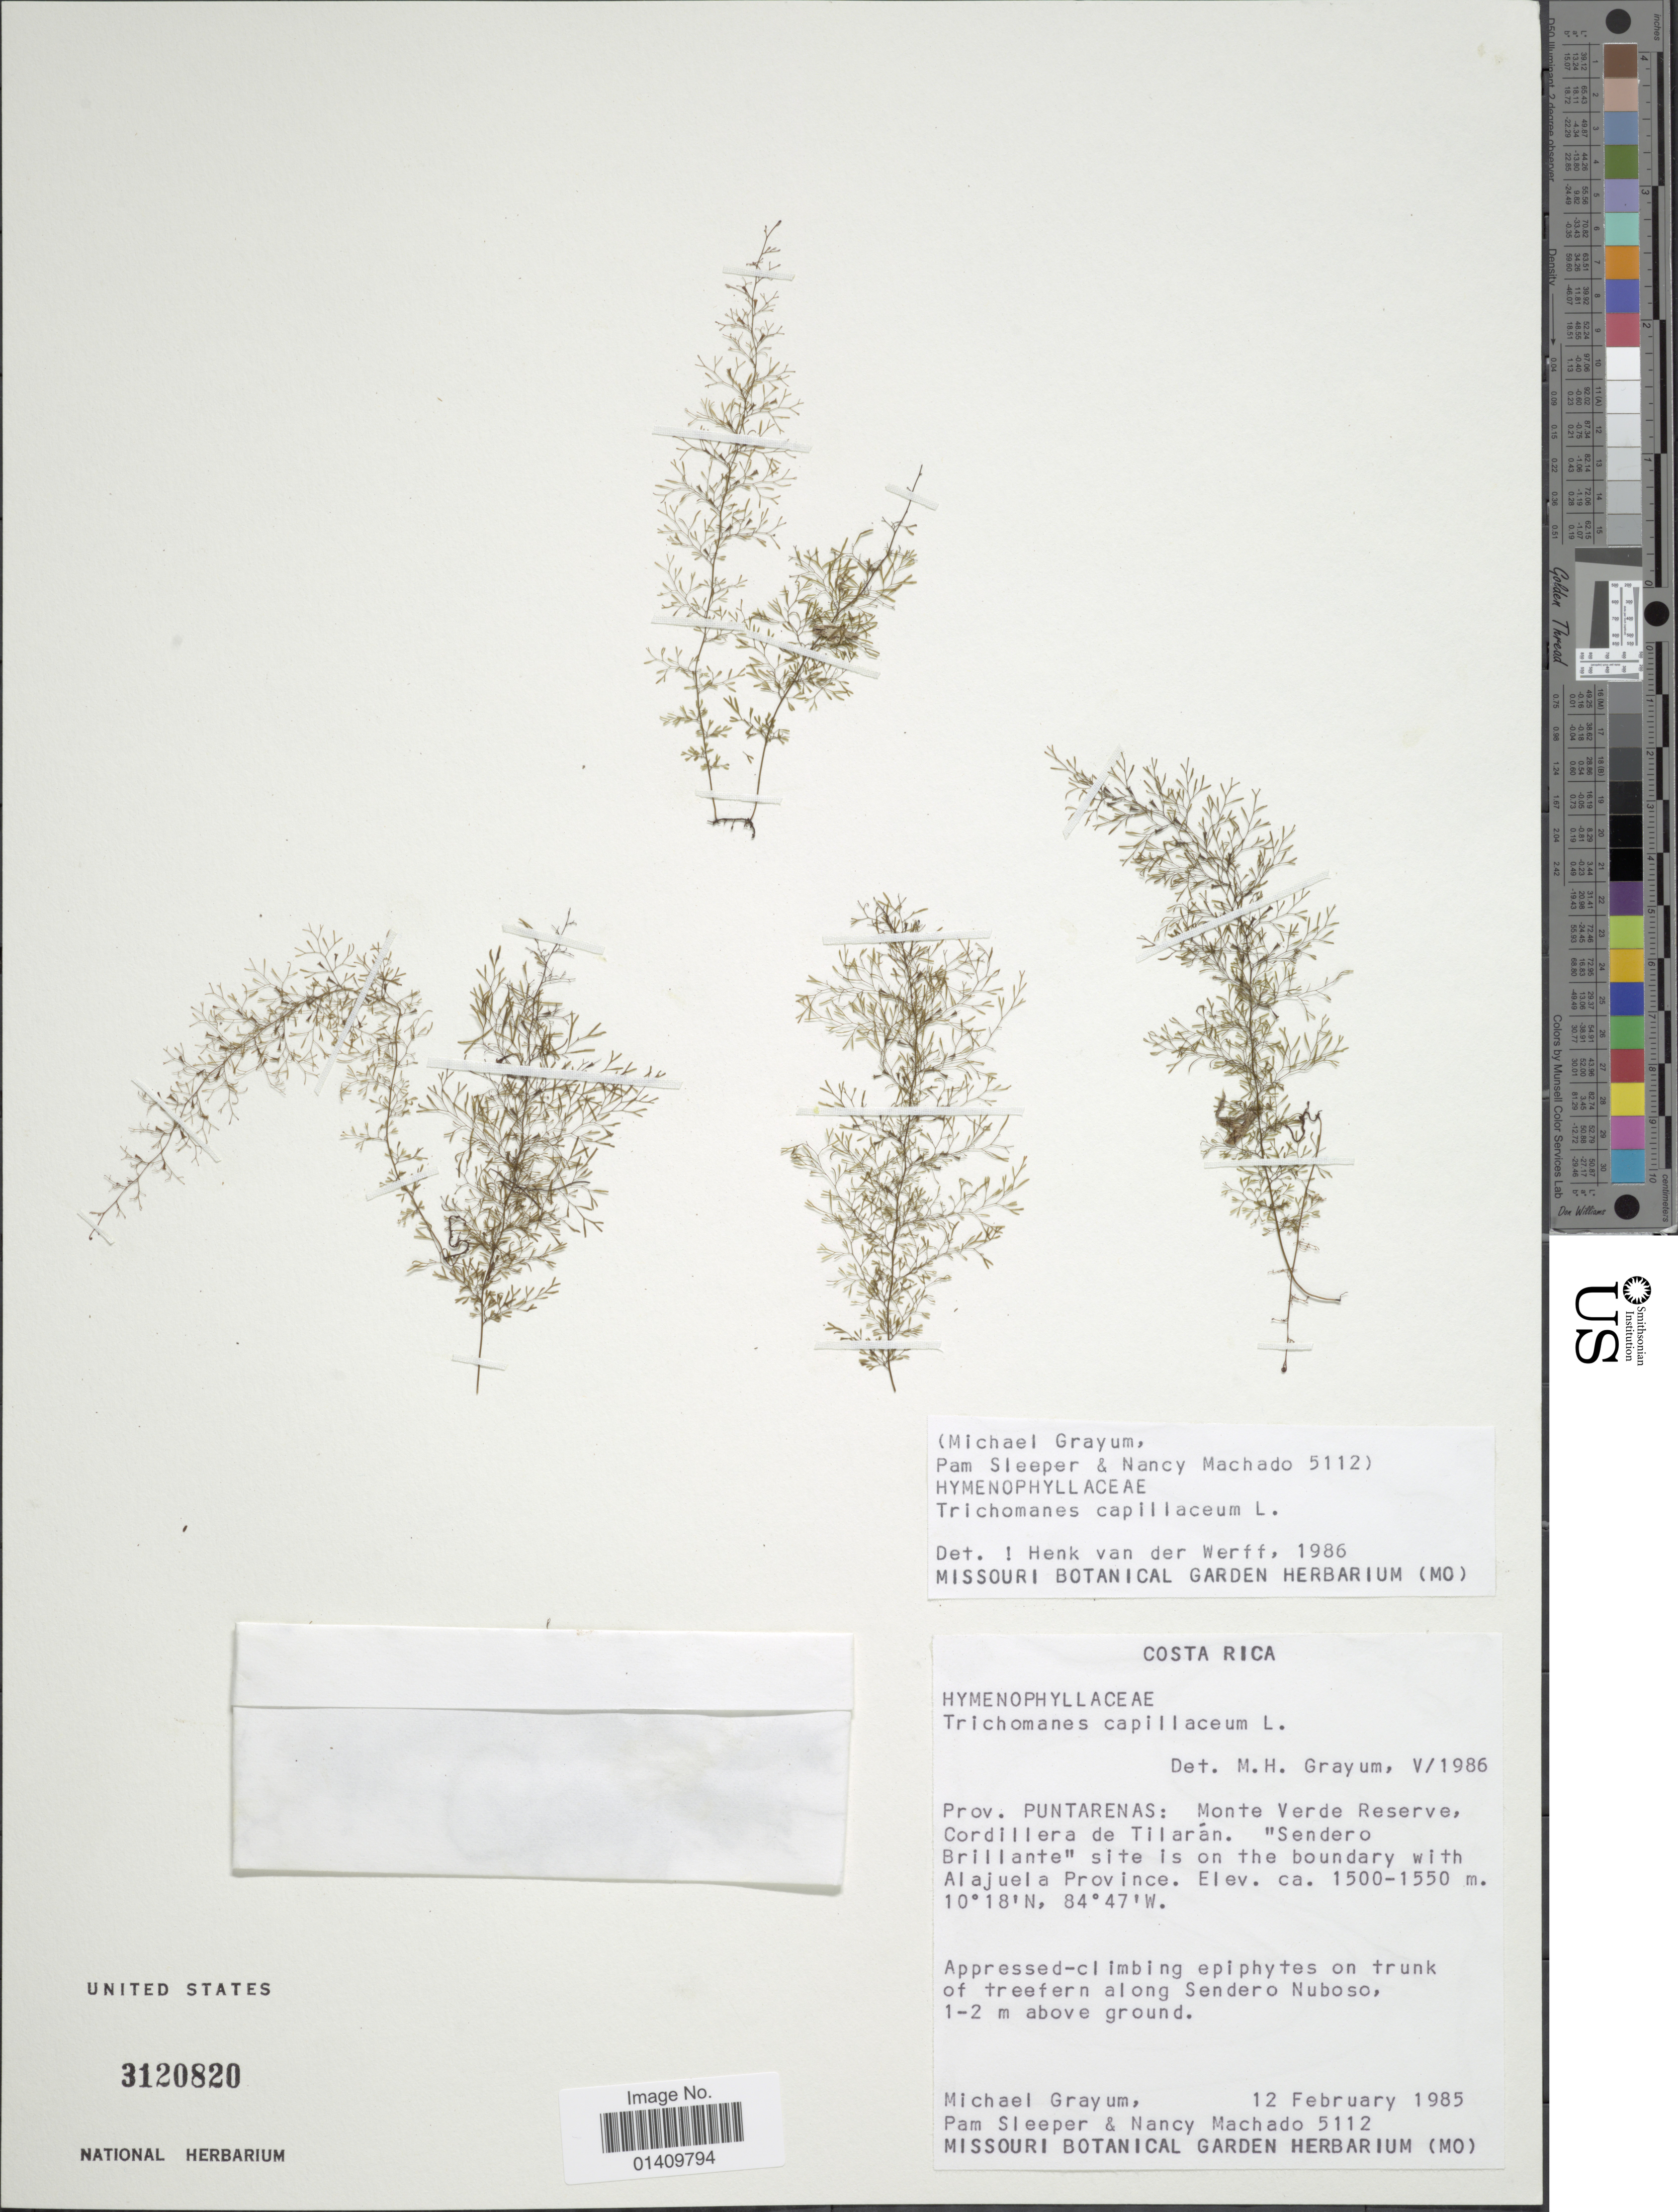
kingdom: Plantae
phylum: Tracheophyta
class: Polypodiopsida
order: Hymenophyllales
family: Hymenophyllaceae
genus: Polyphlebium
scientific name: Polyphlebium angustatum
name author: (Carmich.) Ebihara & Dubuisson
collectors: M. H. Grayum, P. Sleeper & N. Machado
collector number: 5112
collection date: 1985-02-12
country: Costa Rica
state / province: Puntarenas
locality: Prov. Puntarenas: Monte Verde reserve cordillera de Tillaran sendero Brillante site is on the boundary with Alajuela province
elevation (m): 1500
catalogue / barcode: US 3120820